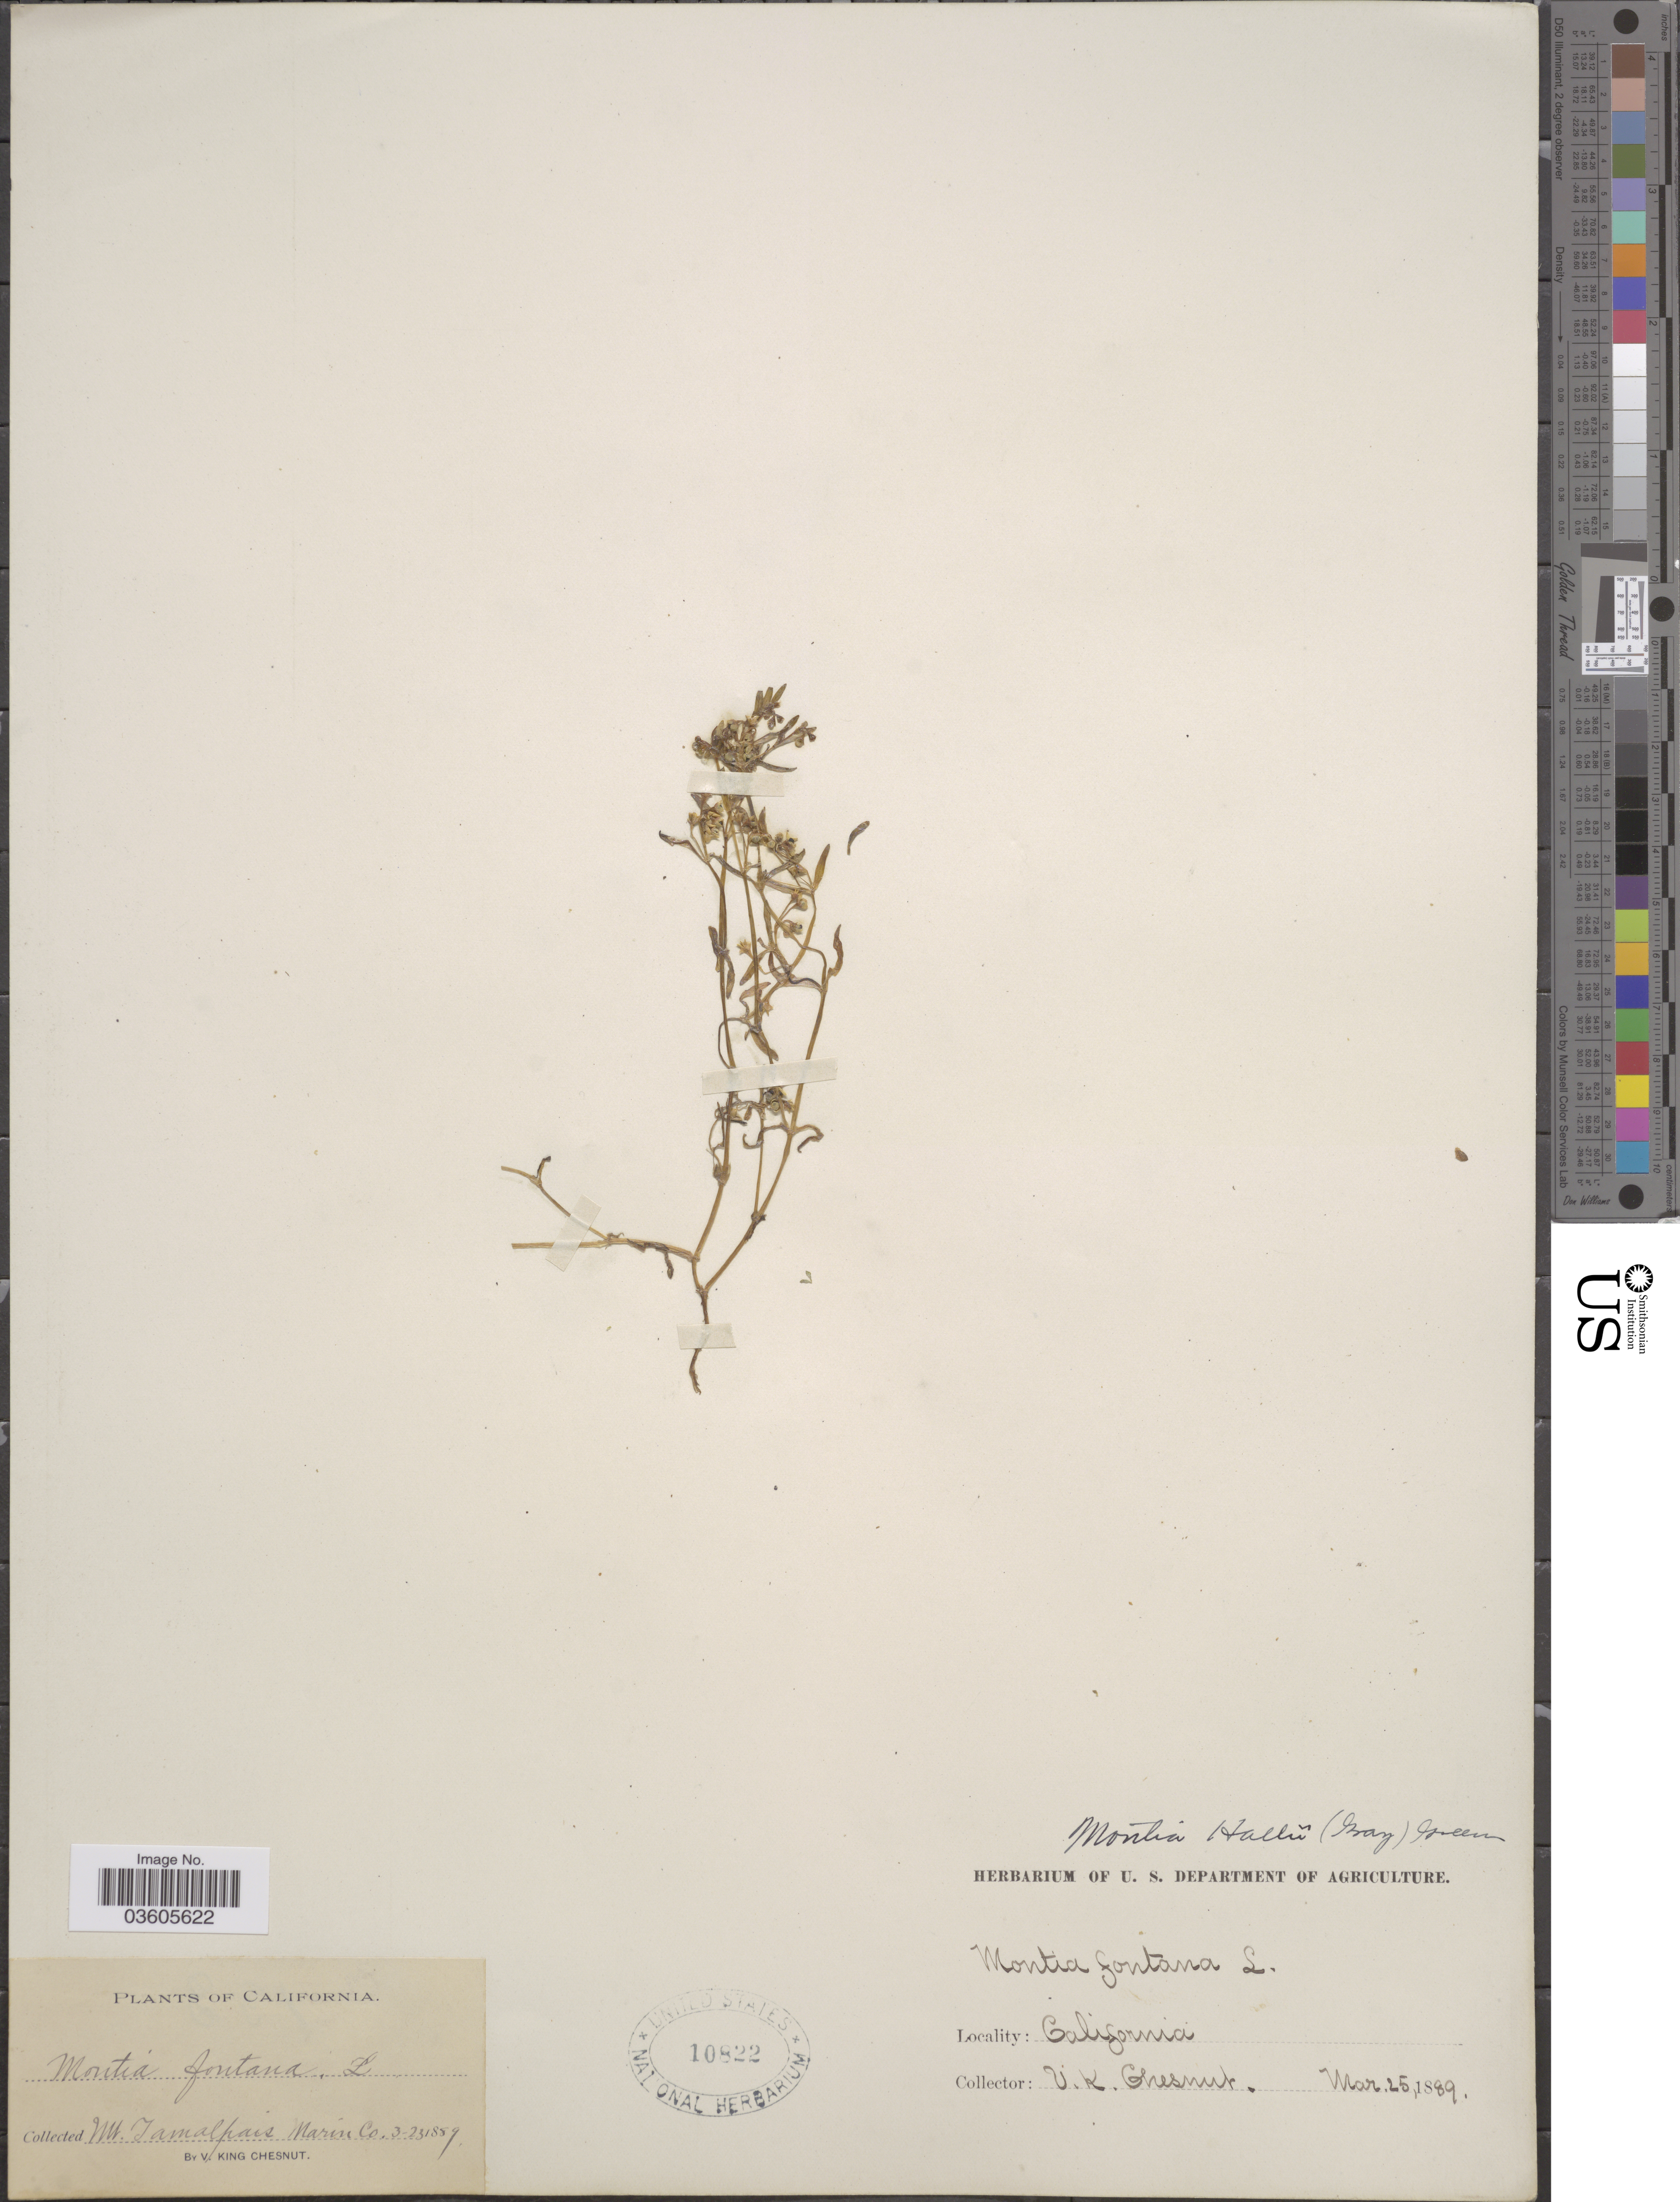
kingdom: Plantae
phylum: Tracheophyta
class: Magnoliopsida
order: Caryophyllales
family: Montiaceae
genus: Montia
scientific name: Montia hallii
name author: (A. Gray) Greene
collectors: V. Chesnut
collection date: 1889-03-25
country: United States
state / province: California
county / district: Marin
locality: Mt. Tamalpais Marin Co.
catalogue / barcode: US 10822